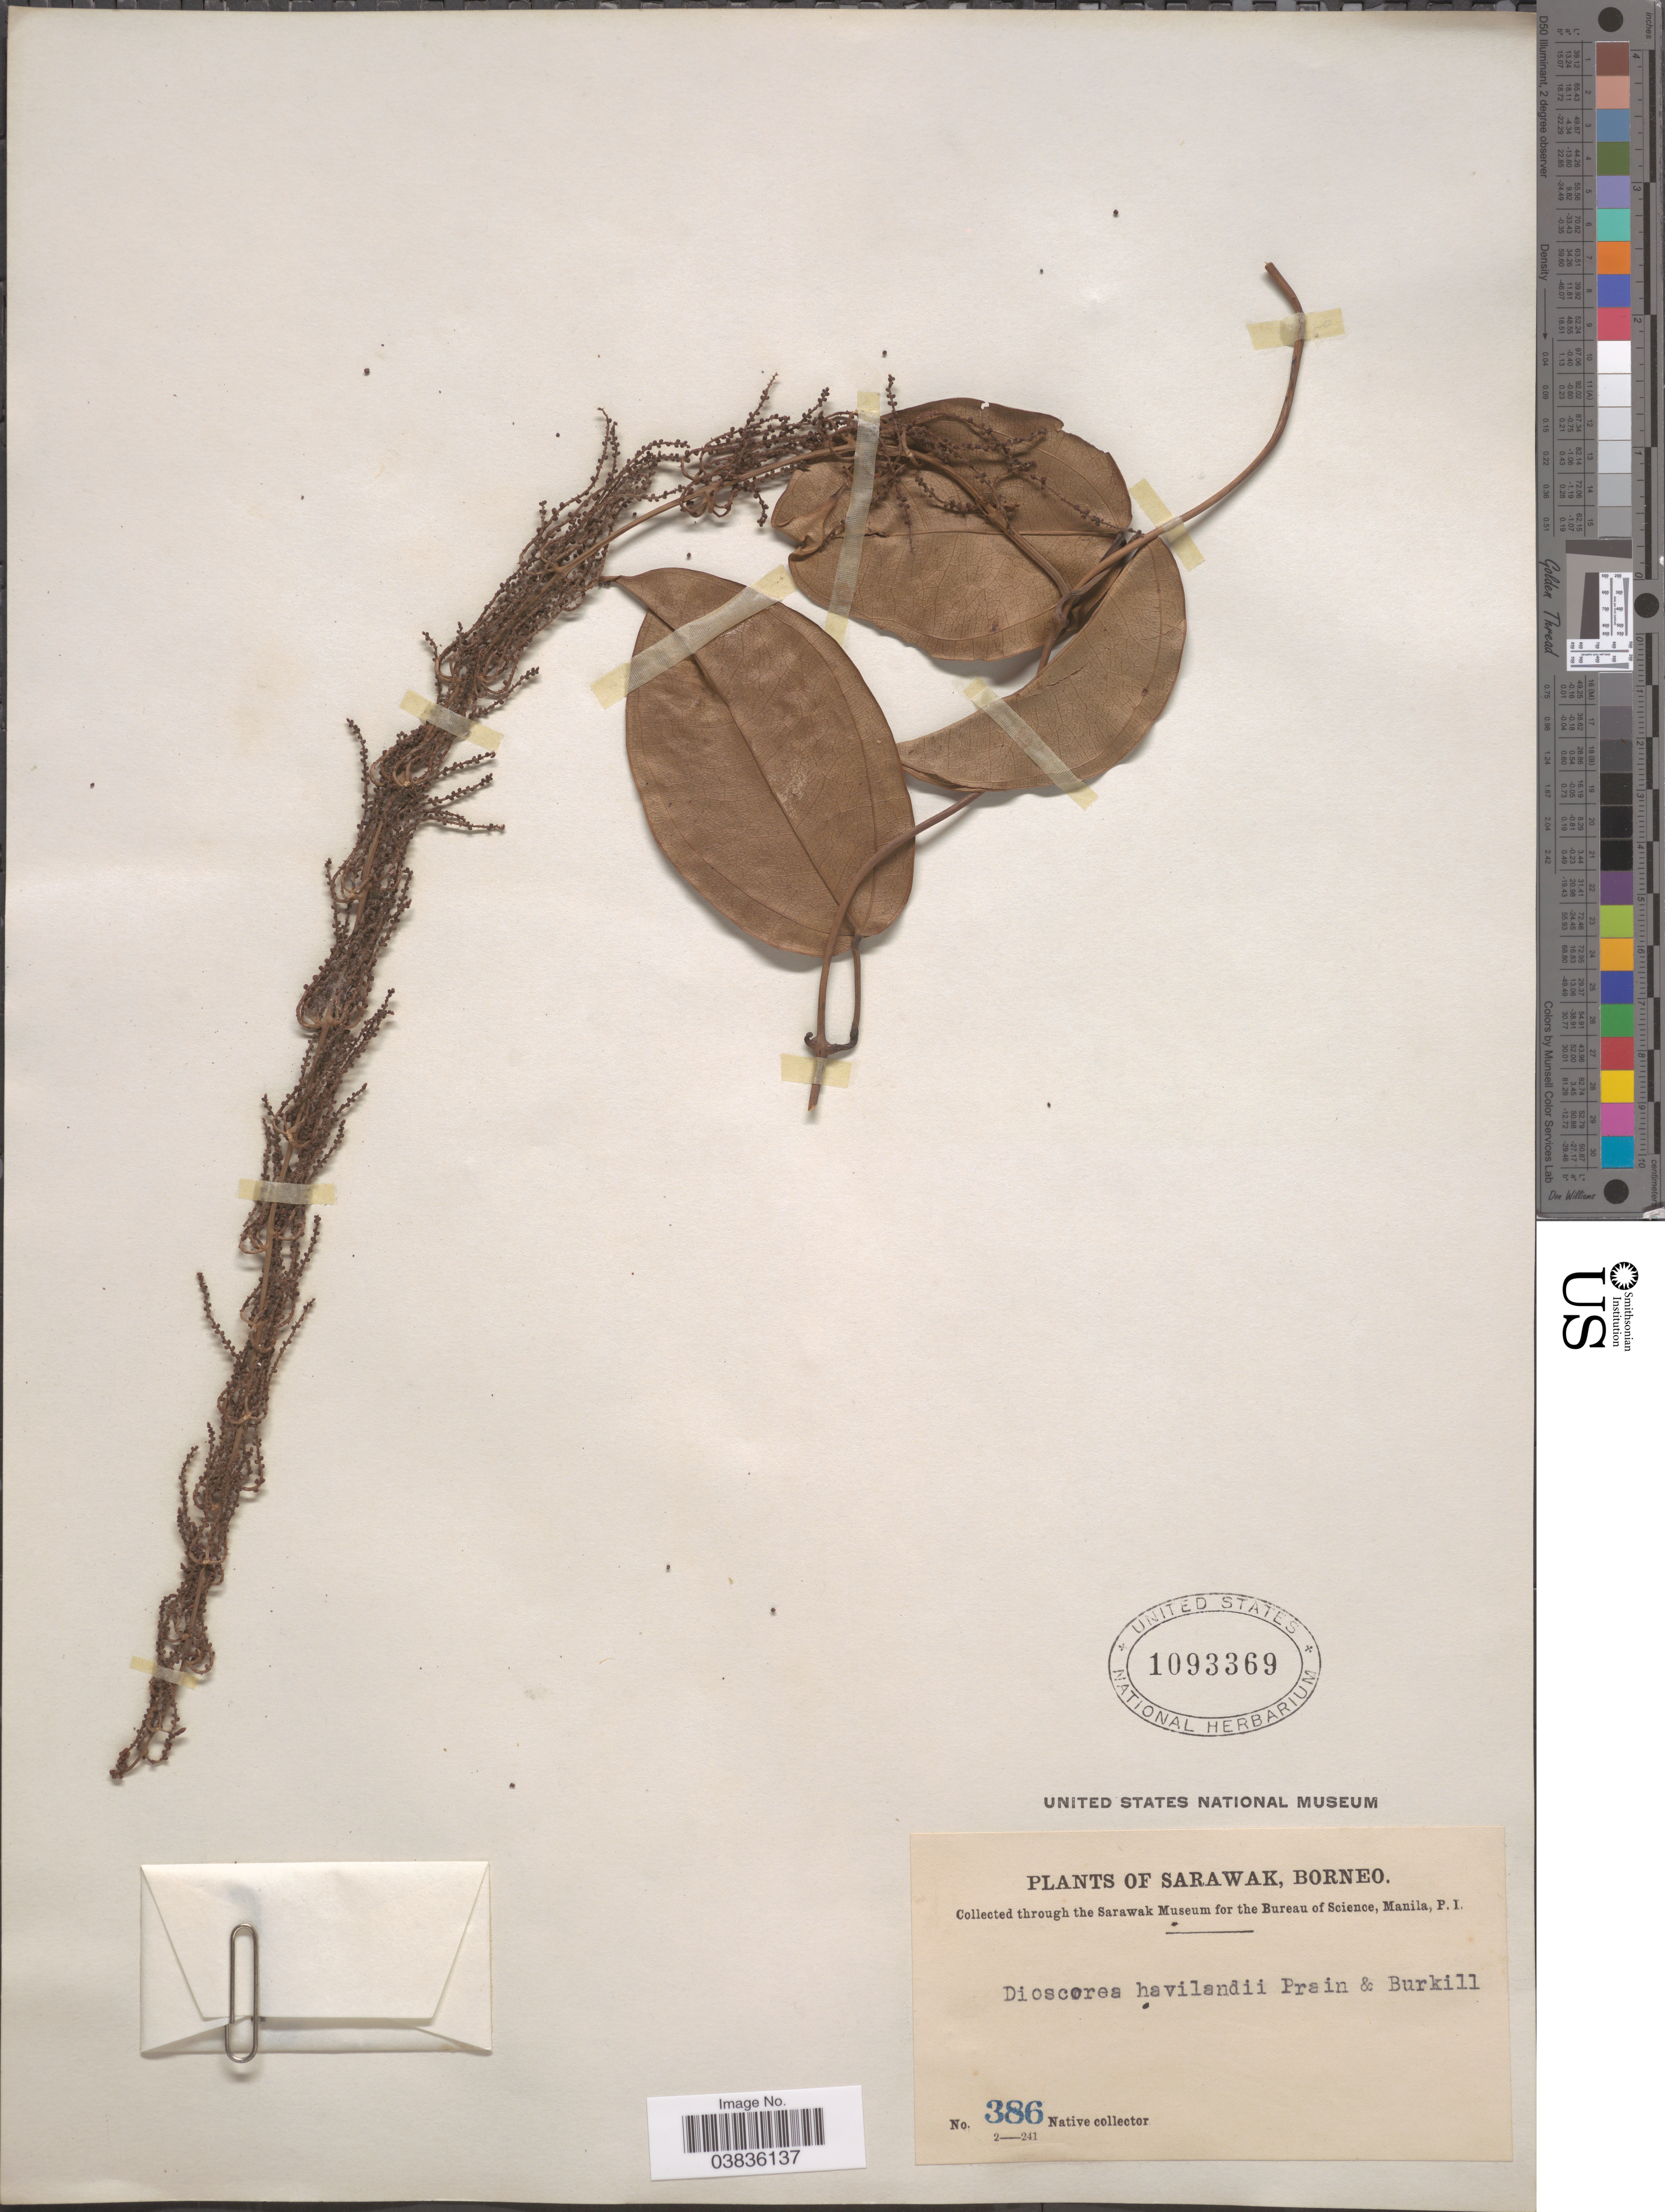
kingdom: Plantae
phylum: Tracheophyta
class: Liliopsida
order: Dioscoreales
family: Dioscoreaceae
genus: Dioscorea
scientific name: Dioscorea havilandii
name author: Prain & Burkill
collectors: Native collector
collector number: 386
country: Malaysia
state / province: Sarawak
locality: Borneo.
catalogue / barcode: US 1093369